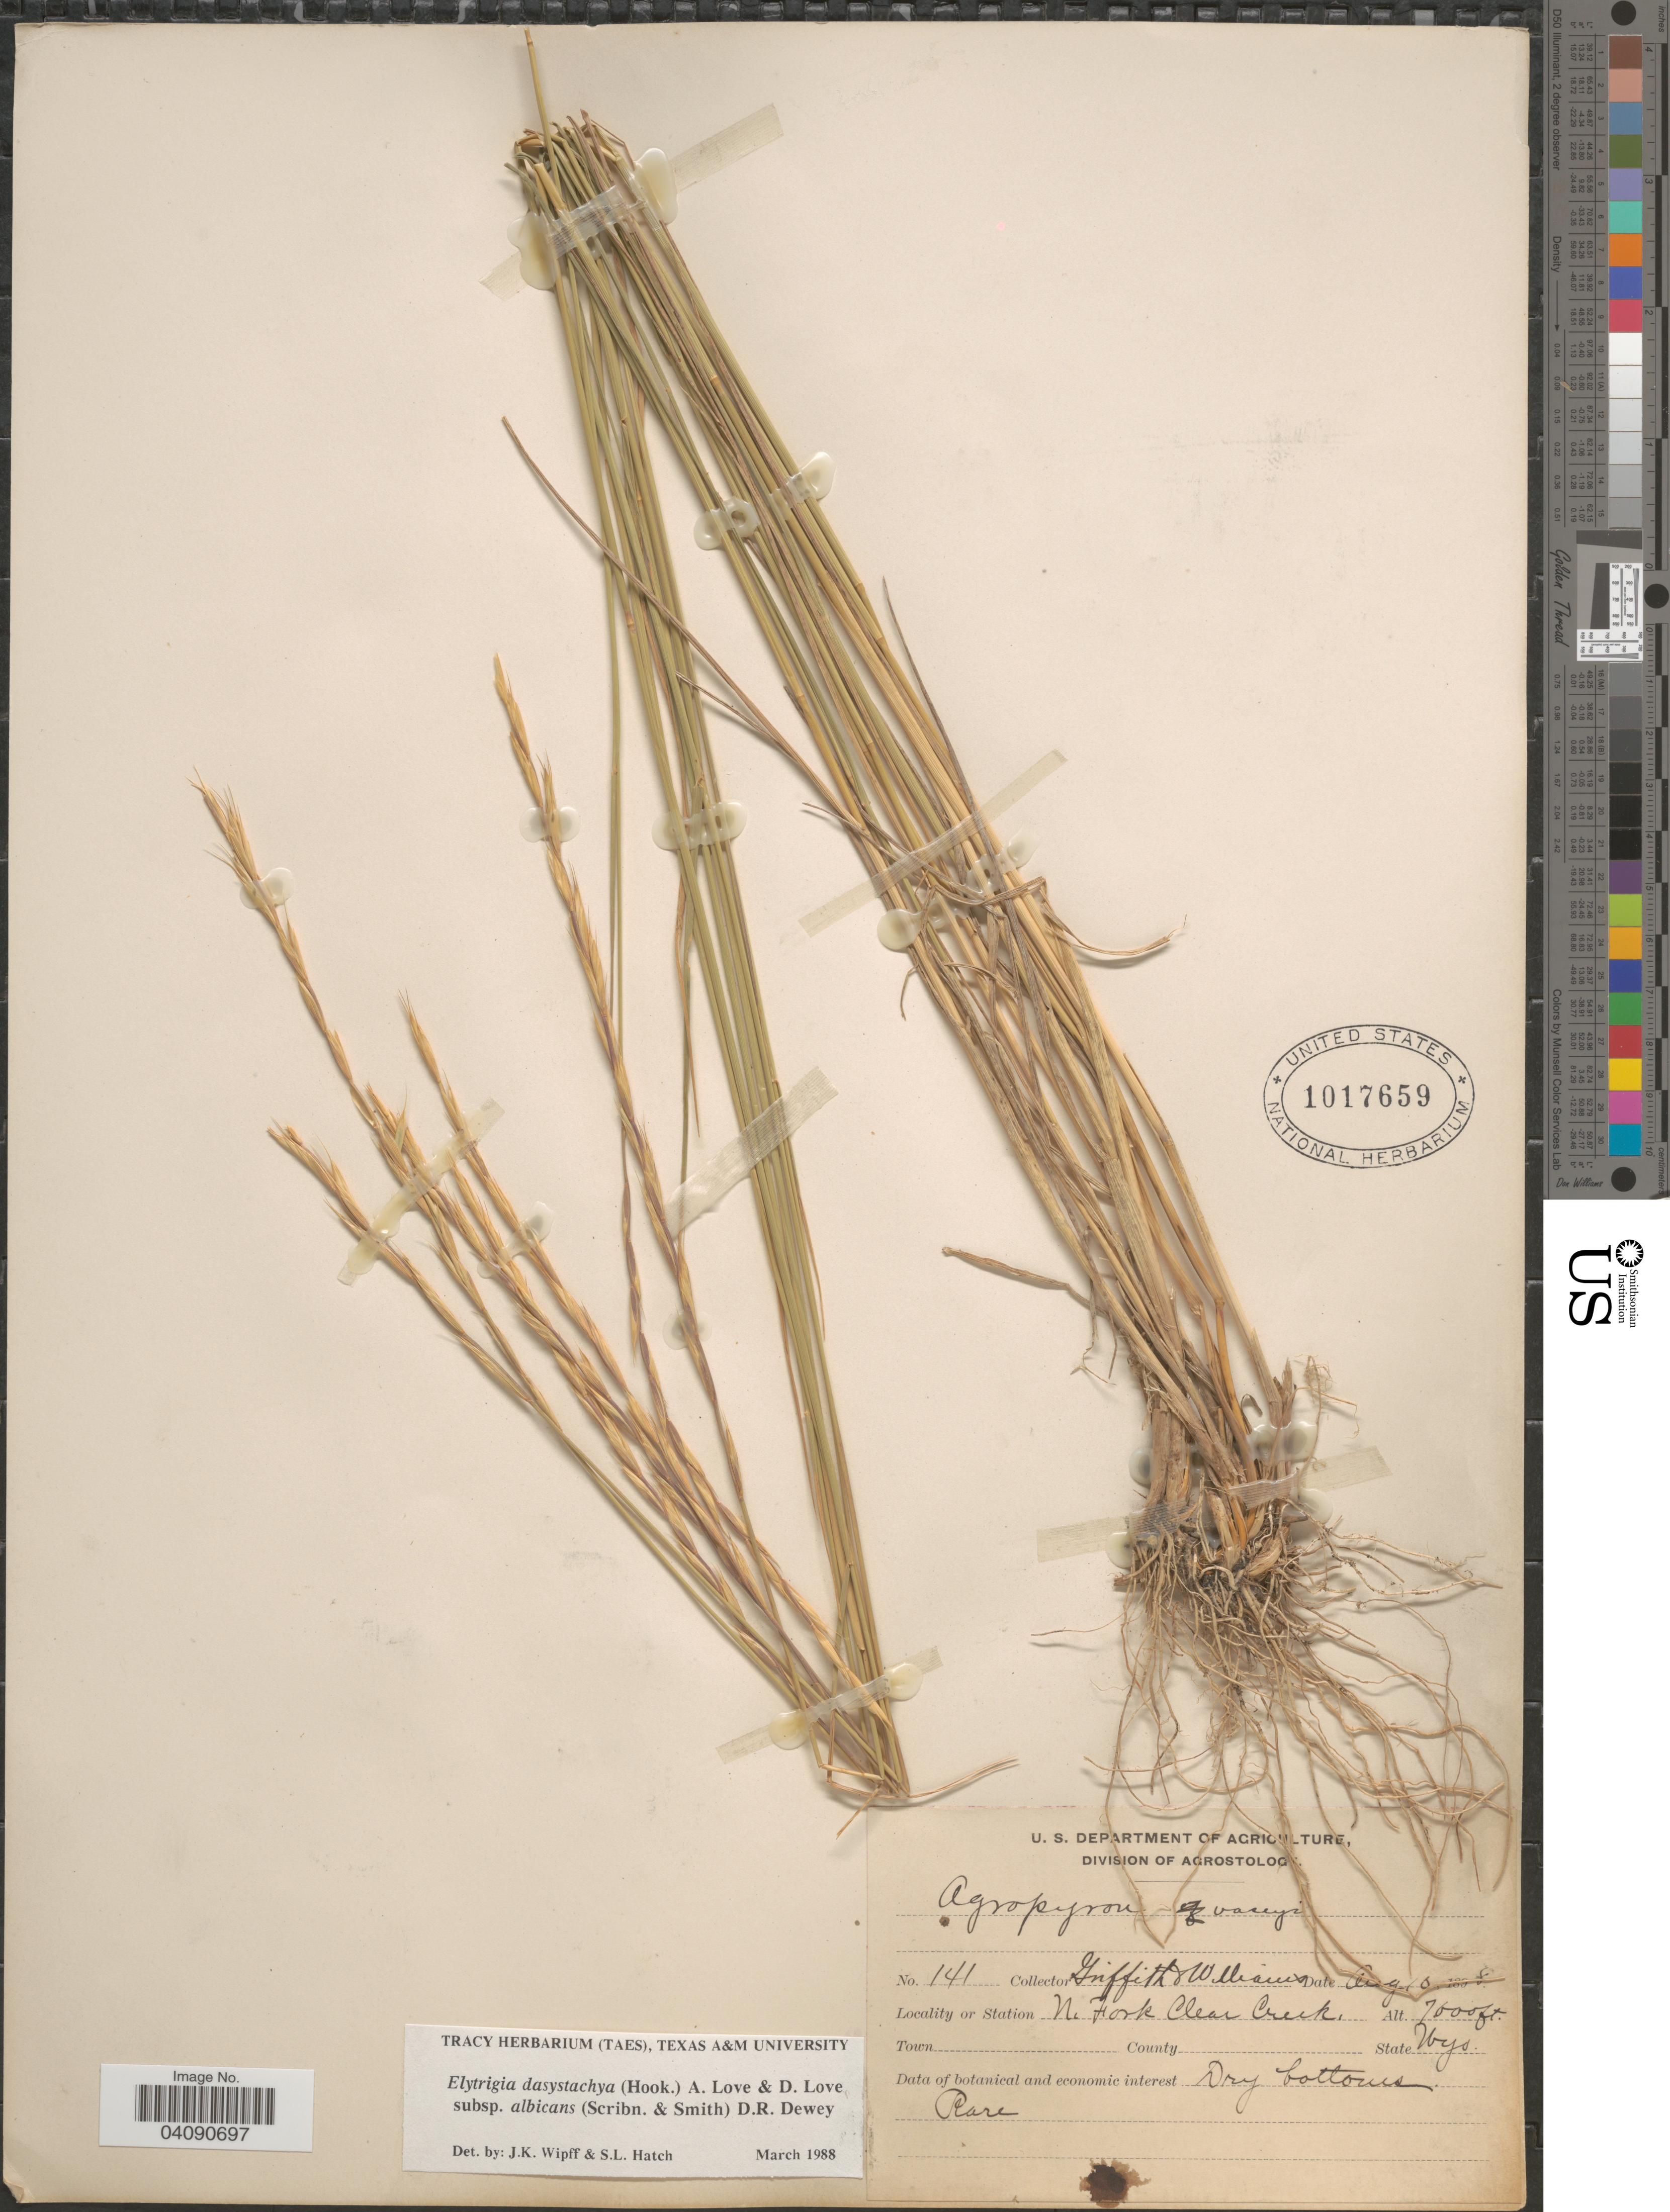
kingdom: Plantae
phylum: Tracheophyta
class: Liliopsida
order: Poales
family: Poaceae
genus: Elymus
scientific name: Elymus albicans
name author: (Scribn. & J.G. Sm.) Á. Löve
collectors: -. Griffith & -- Williams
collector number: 141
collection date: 1898-08-06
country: United States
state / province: Wyoming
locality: N. Fork Clear Creek.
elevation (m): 2316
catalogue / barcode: US 1017659